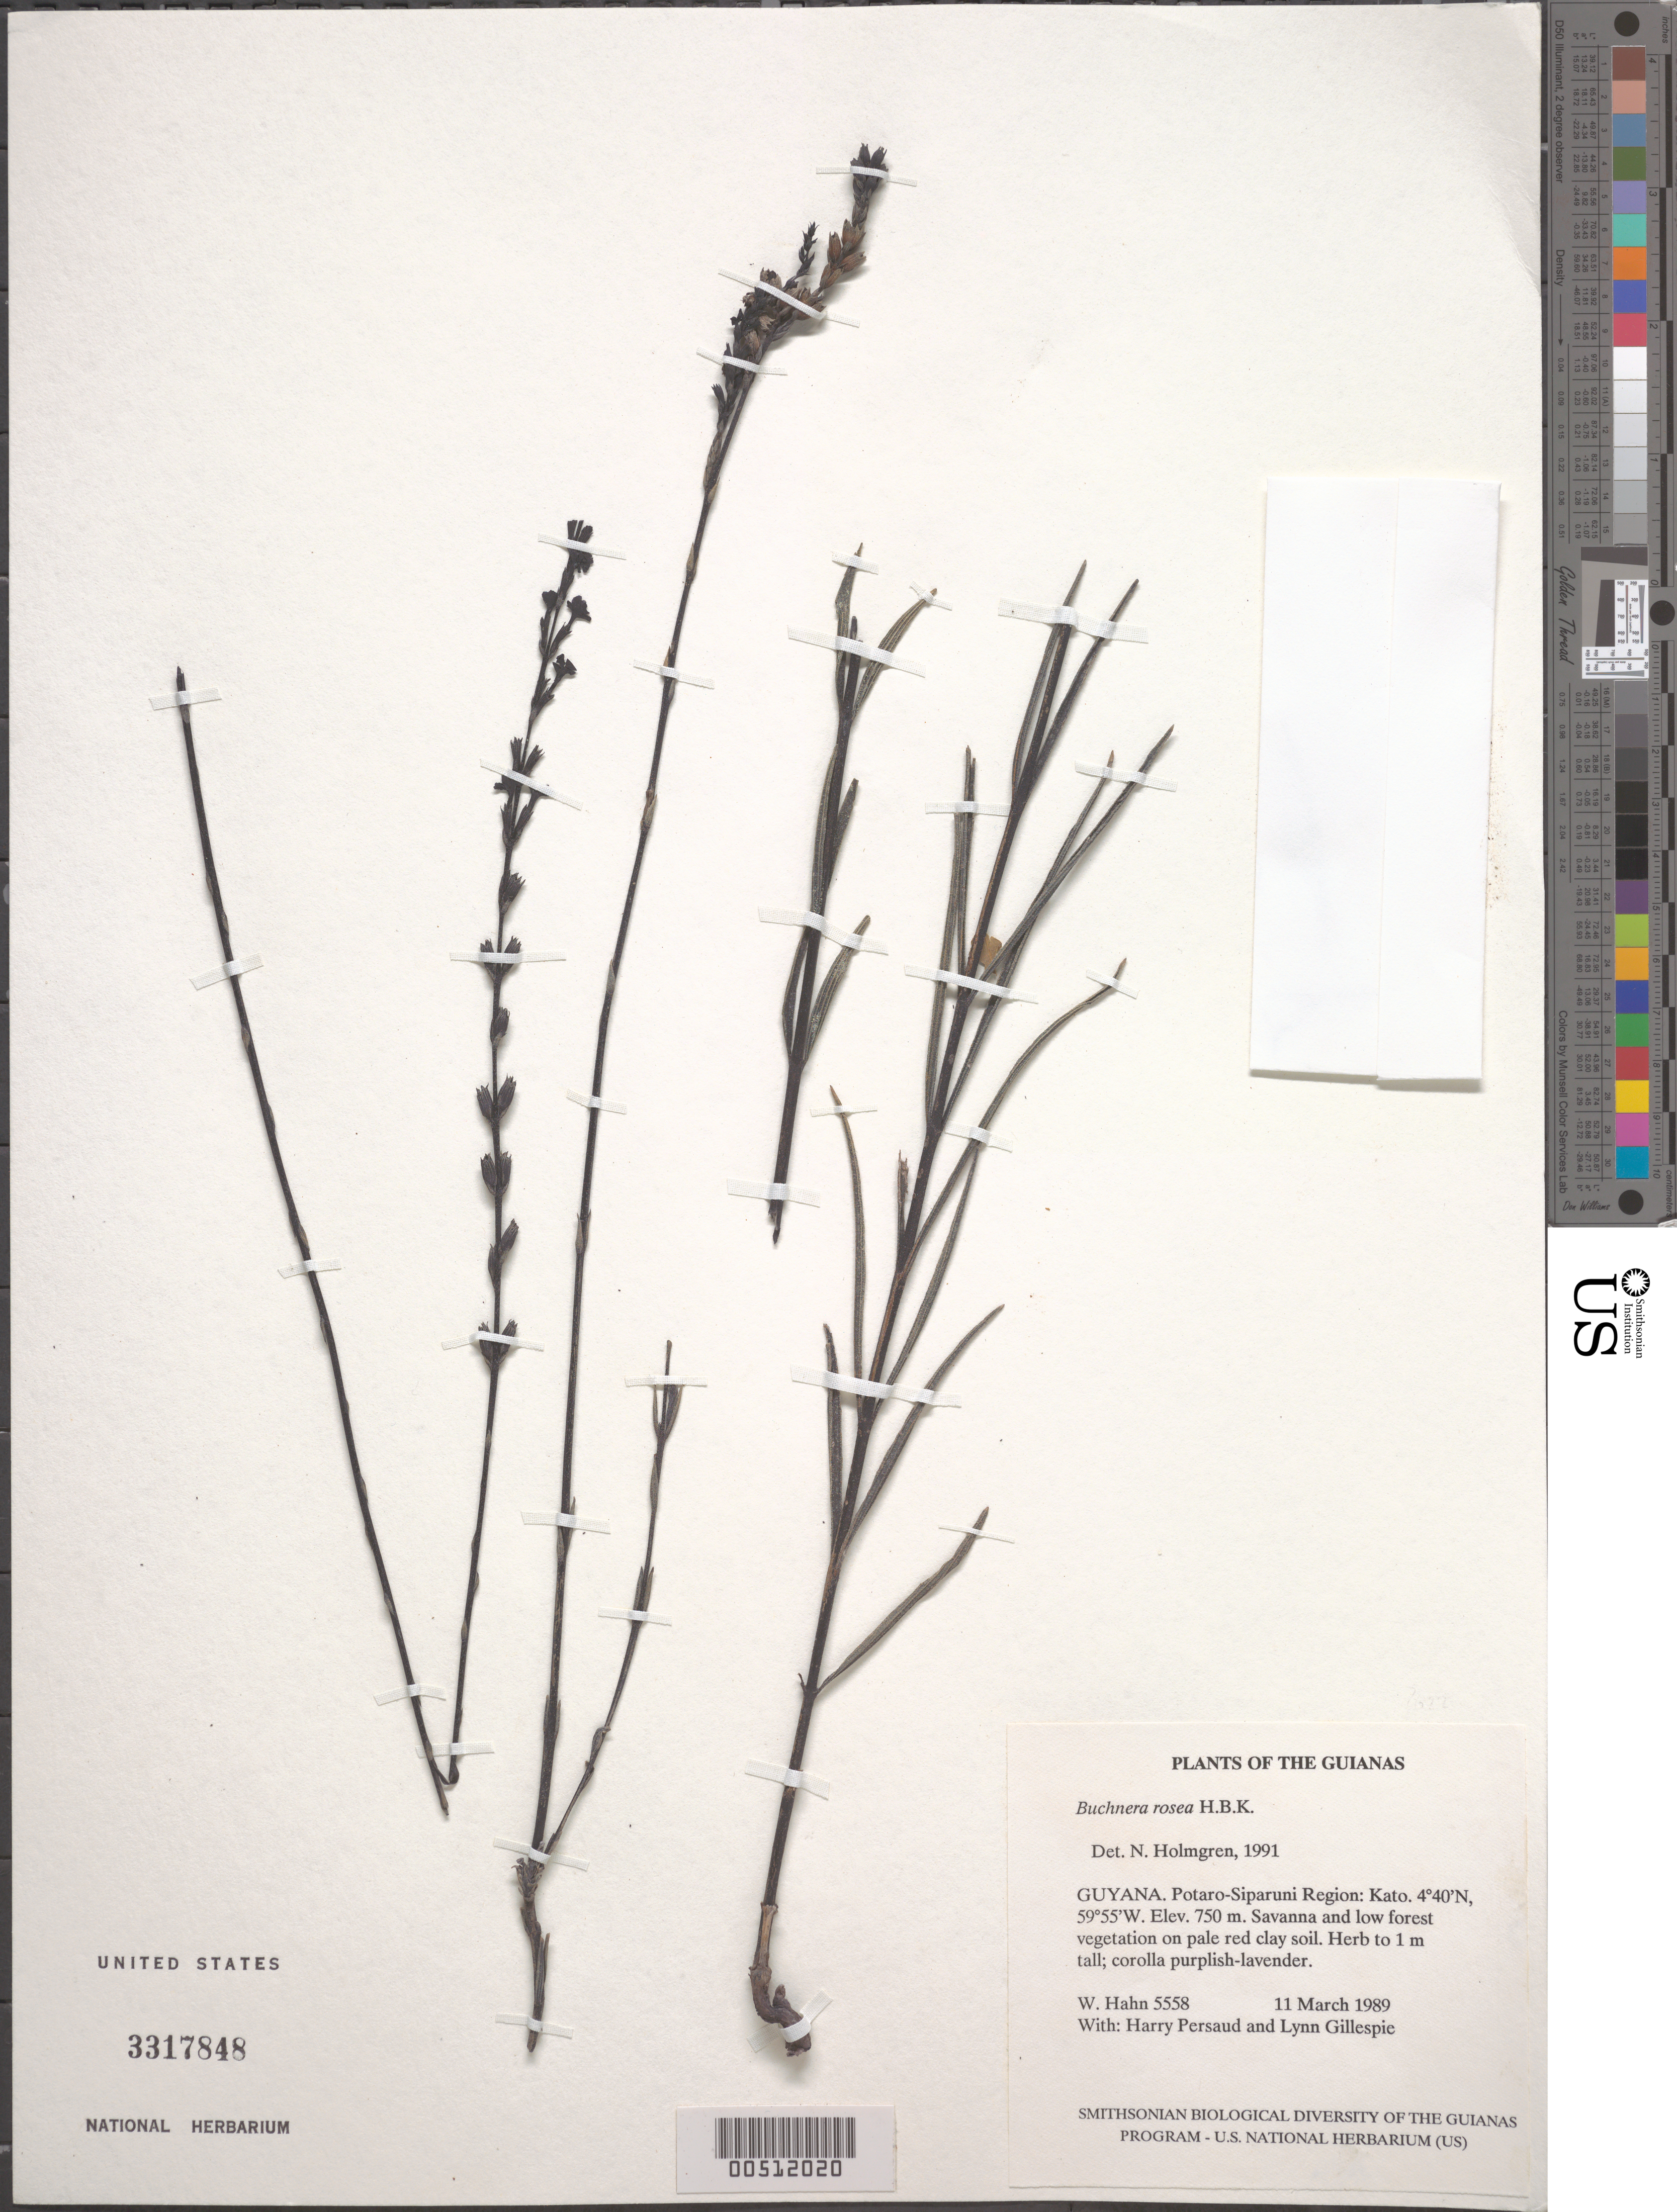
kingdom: Plantae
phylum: Tracheophyta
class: Magnoliopsida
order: Lamiales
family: Orobanchaceae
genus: Buchnera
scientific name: Buchnera rosea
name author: Kunth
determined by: Holmgren, N. H., (NY), New York Botanical Garden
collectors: W. Hahn, H. Persaud & L. J. Gillespie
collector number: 5558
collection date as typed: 11 March 1989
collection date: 1989-03-11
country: Guyana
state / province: Potaro-Siparuni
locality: Kato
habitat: Savanna and low forest vegetation on pale red clay soil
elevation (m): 750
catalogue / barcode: US 3317848